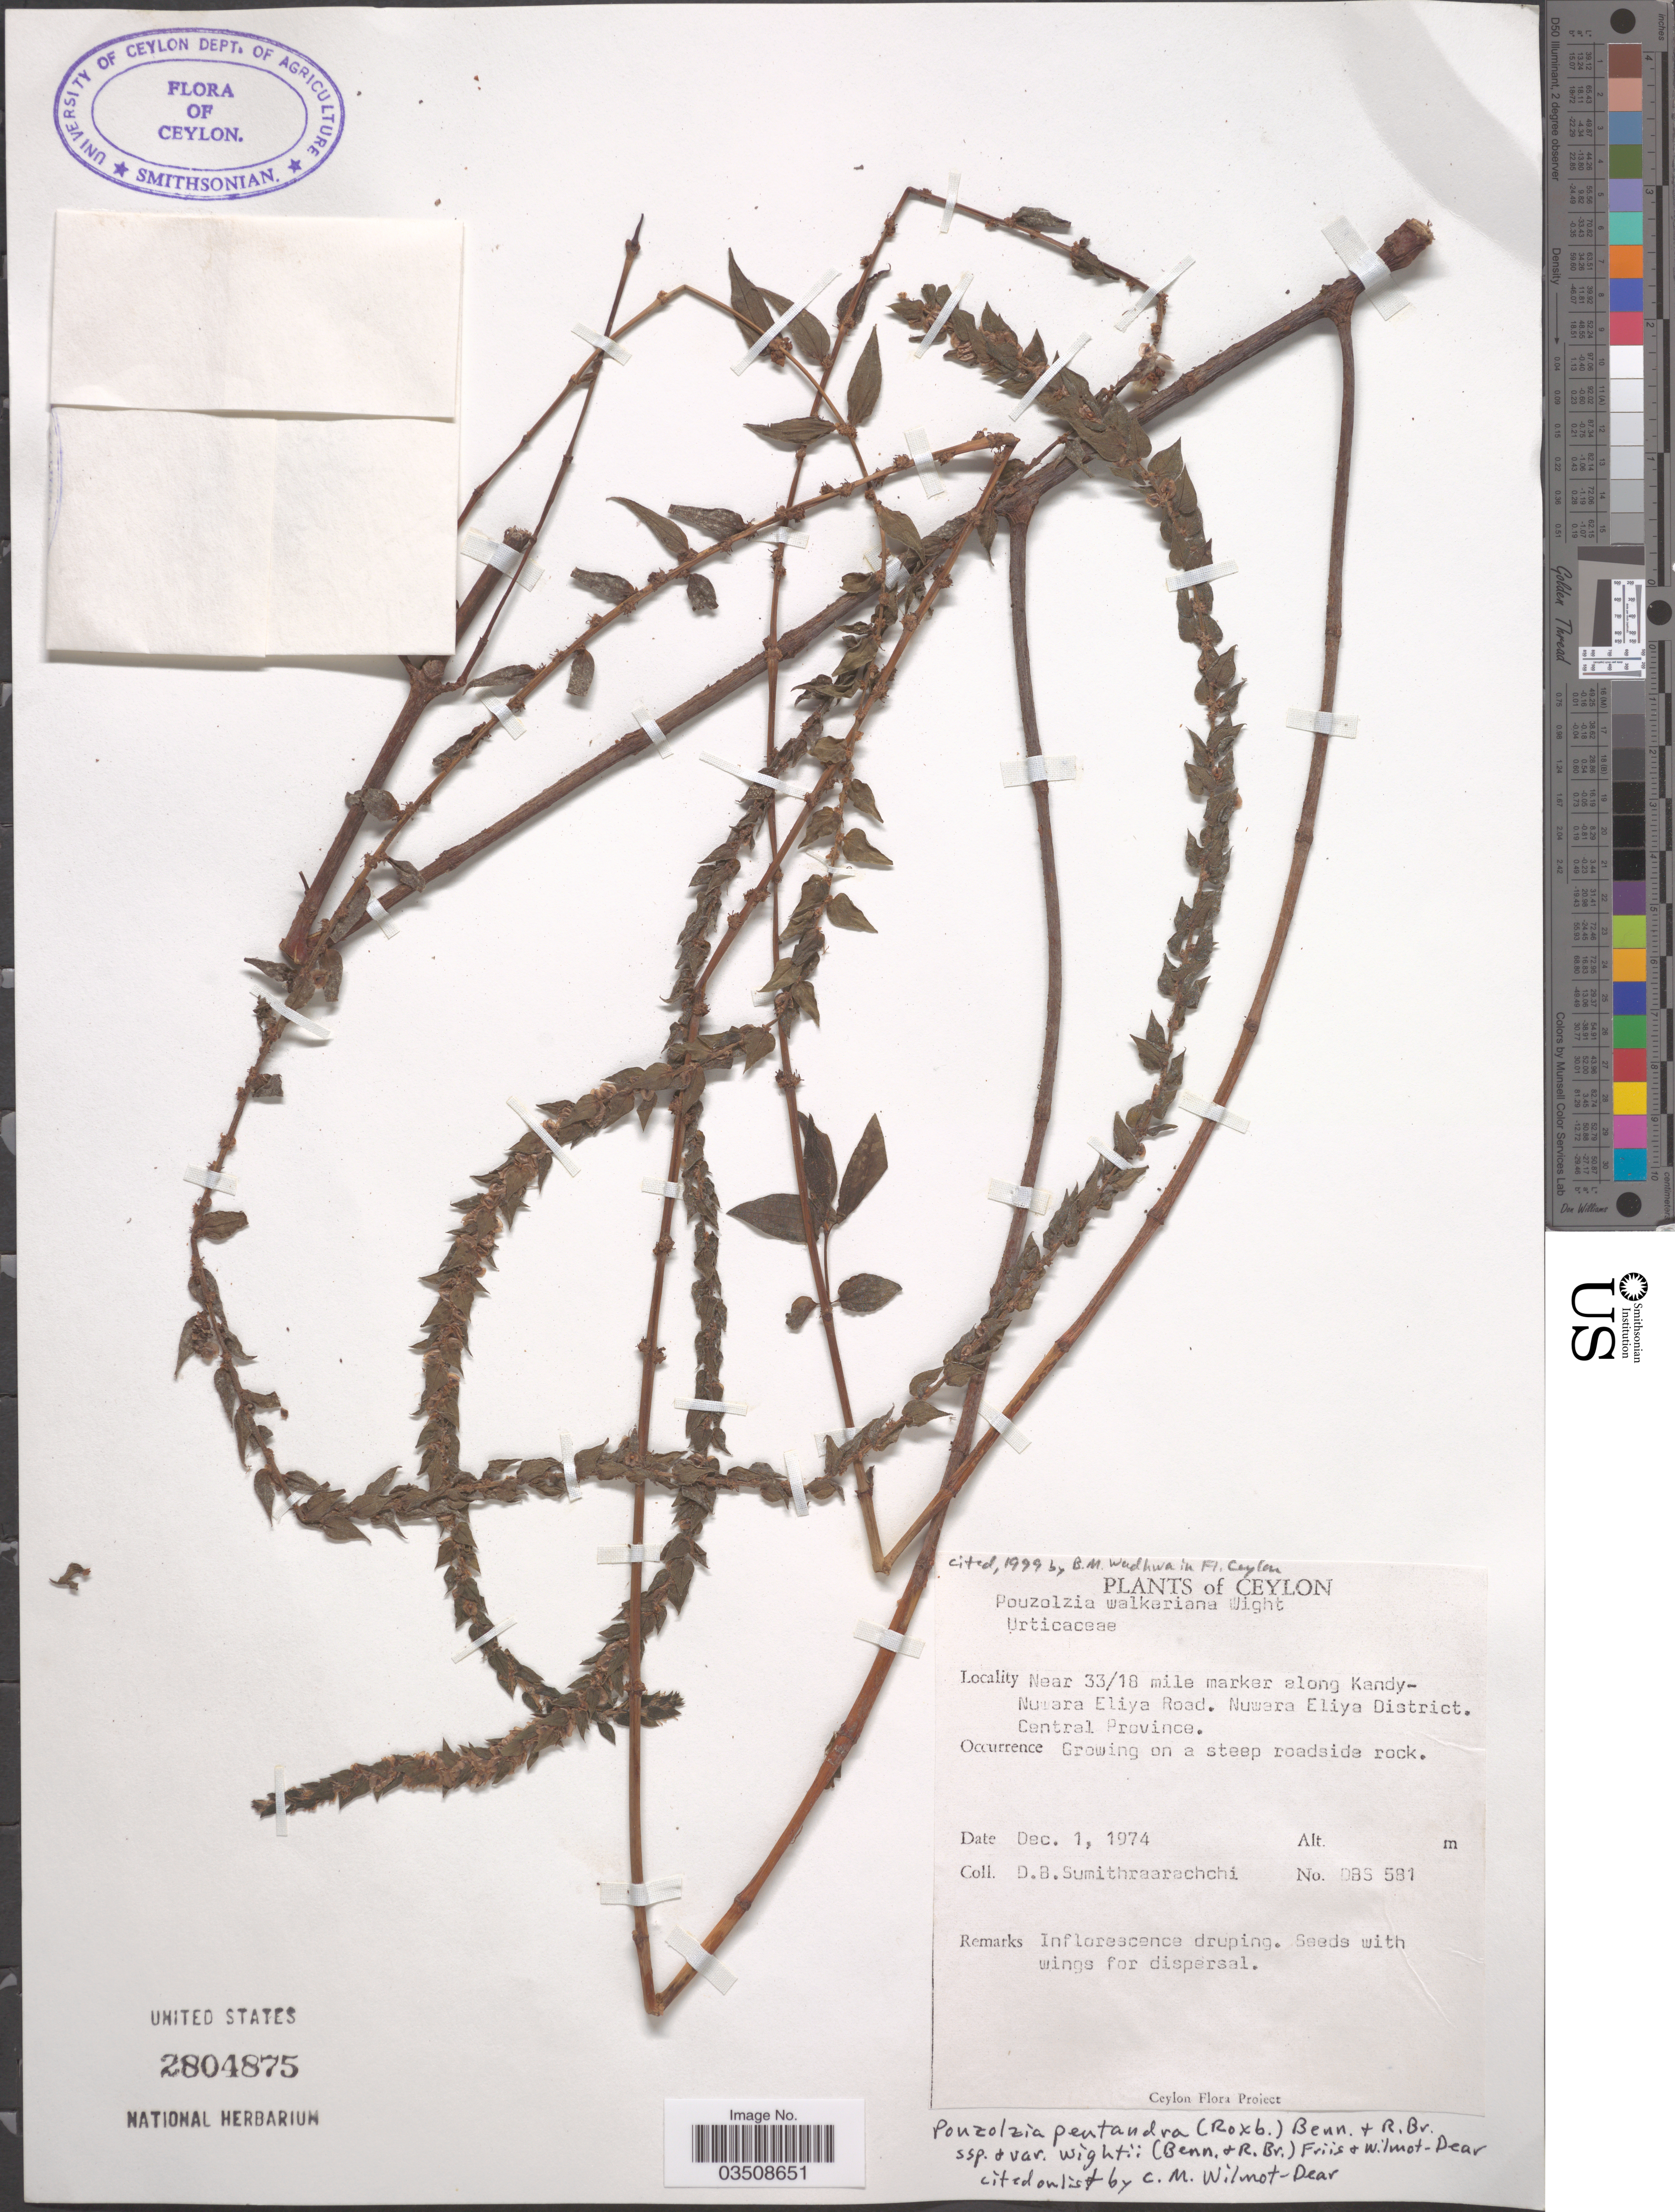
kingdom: Plantae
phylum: Tracheophyta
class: Magnoliopsida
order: Rosales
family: Urticaceae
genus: Gonostegia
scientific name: Gonostegia pentandra var. wightii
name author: (Benn.) Pull. & Karupp.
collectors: D. B. Sumithraarachchi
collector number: DBS 581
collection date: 1974-12-01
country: Sri Lanka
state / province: Central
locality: Ceylon. Near 33/18 mile marker along Kandy-Nuwara Eliya Road. Nuwara Eliya District.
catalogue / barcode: US 2804875